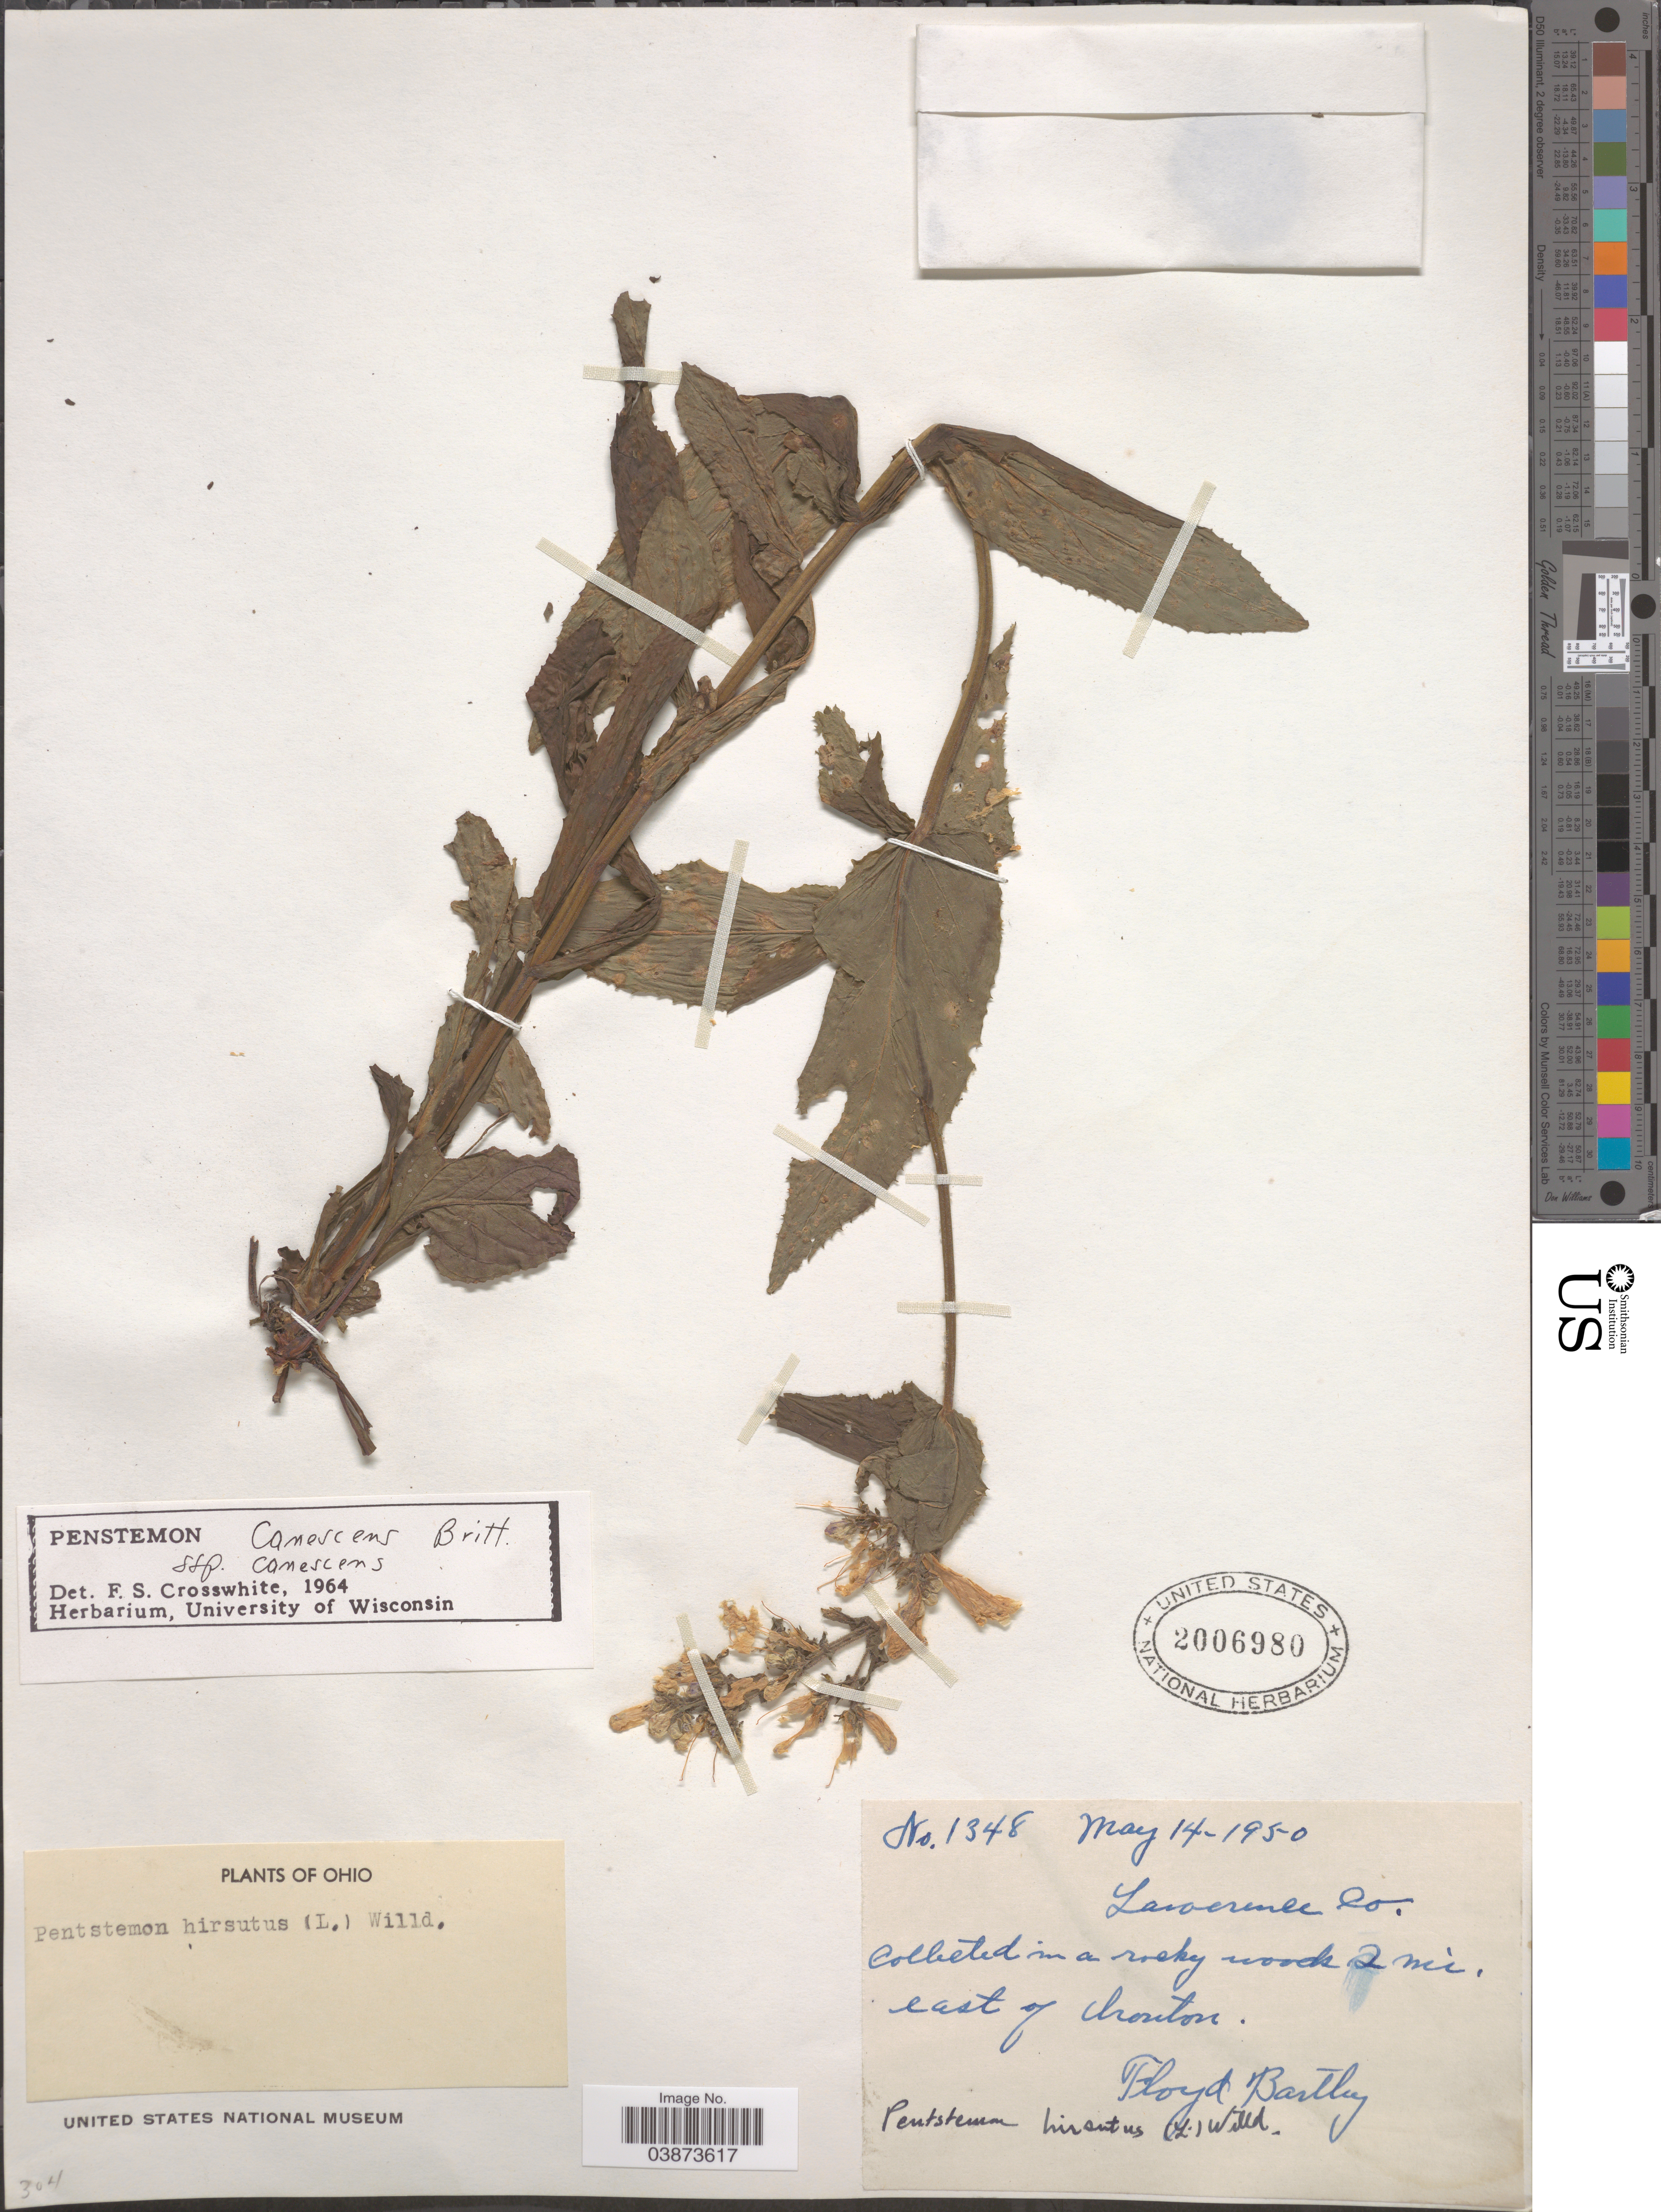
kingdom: Plantae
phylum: Tracheophyta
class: Magnoliopsida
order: Lamiales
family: Plantaginaceae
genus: Penstemon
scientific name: Penstemon canescens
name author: L.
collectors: F. Bartley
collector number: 1348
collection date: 1950-05-14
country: United States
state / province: Ohio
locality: Lawrence Co. In a rocky woods 2 mi. east of Ironton.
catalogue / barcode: US 2006980